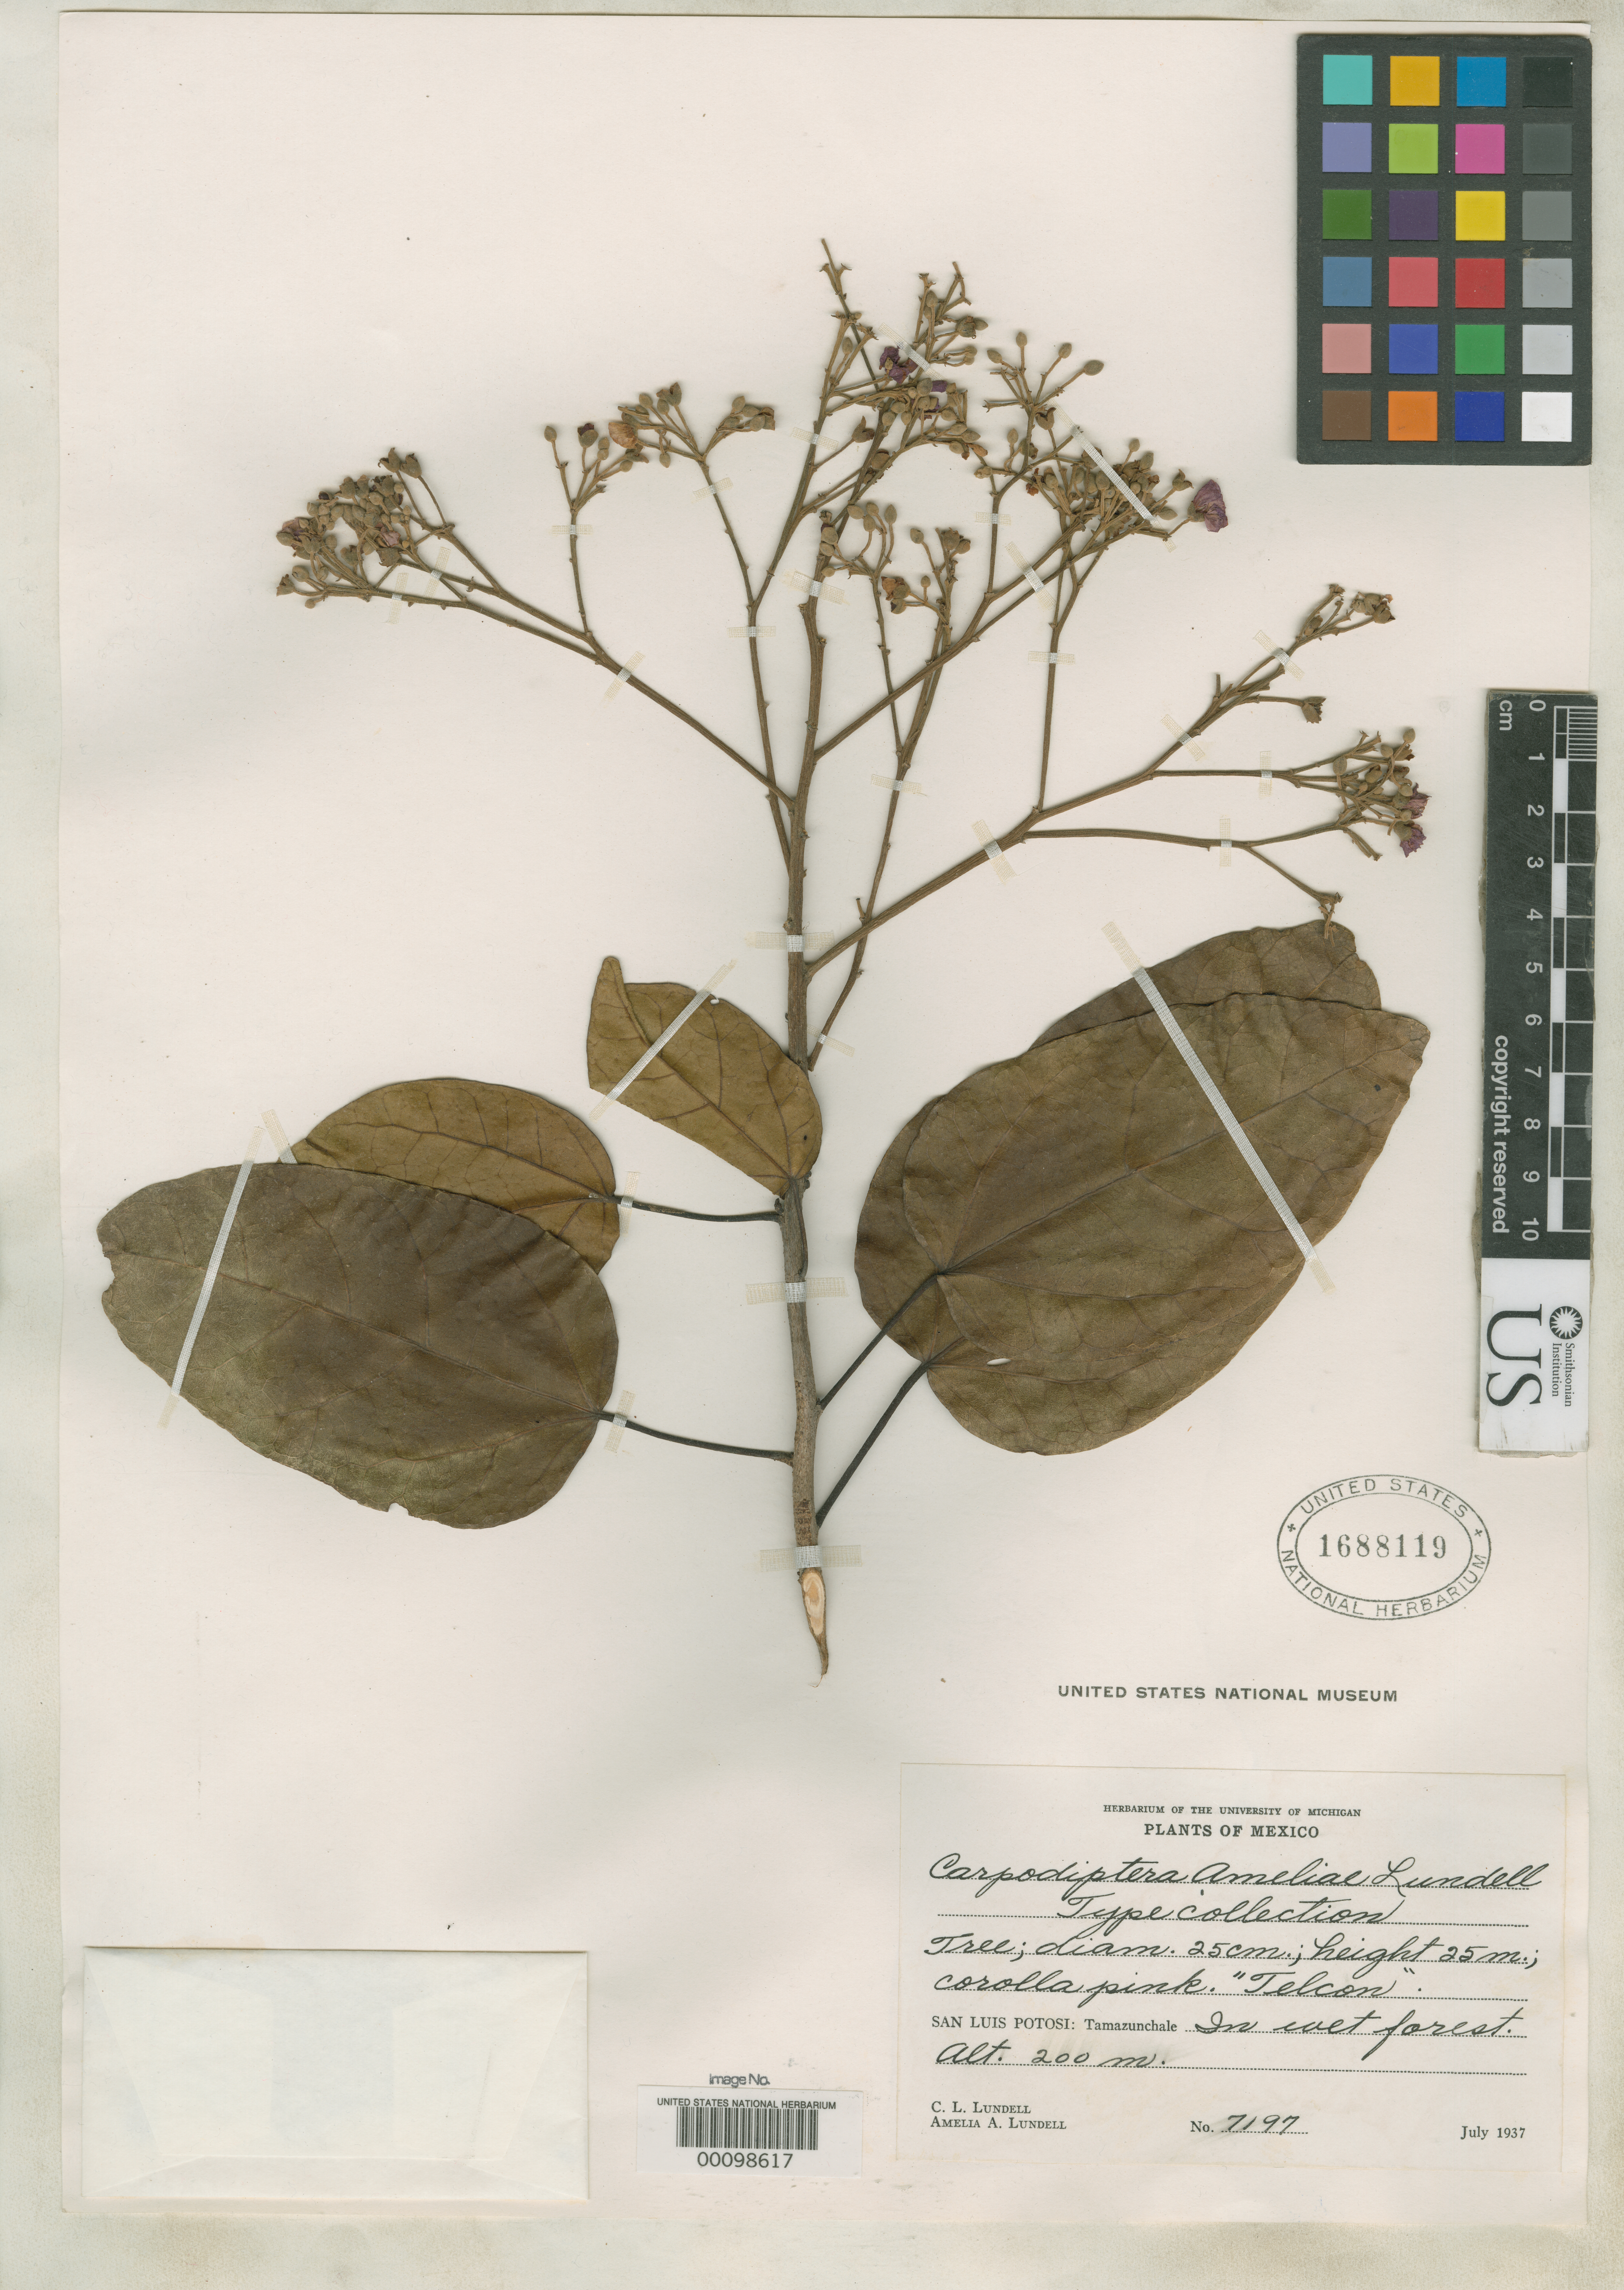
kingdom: Plantae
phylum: Tracheophyta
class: Magnoliopsida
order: Malvales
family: Malvaceae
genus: Carpodiptera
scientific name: Carpodiptera ameliae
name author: Lundell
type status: Type Collection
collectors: C. L. Lundell & A. A. Lundell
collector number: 7197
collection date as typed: Jul 1937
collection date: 1937-07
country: Mexico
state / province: San Luis Potosi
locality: Tamazunchale.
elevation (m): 200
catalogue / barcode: US 1688119